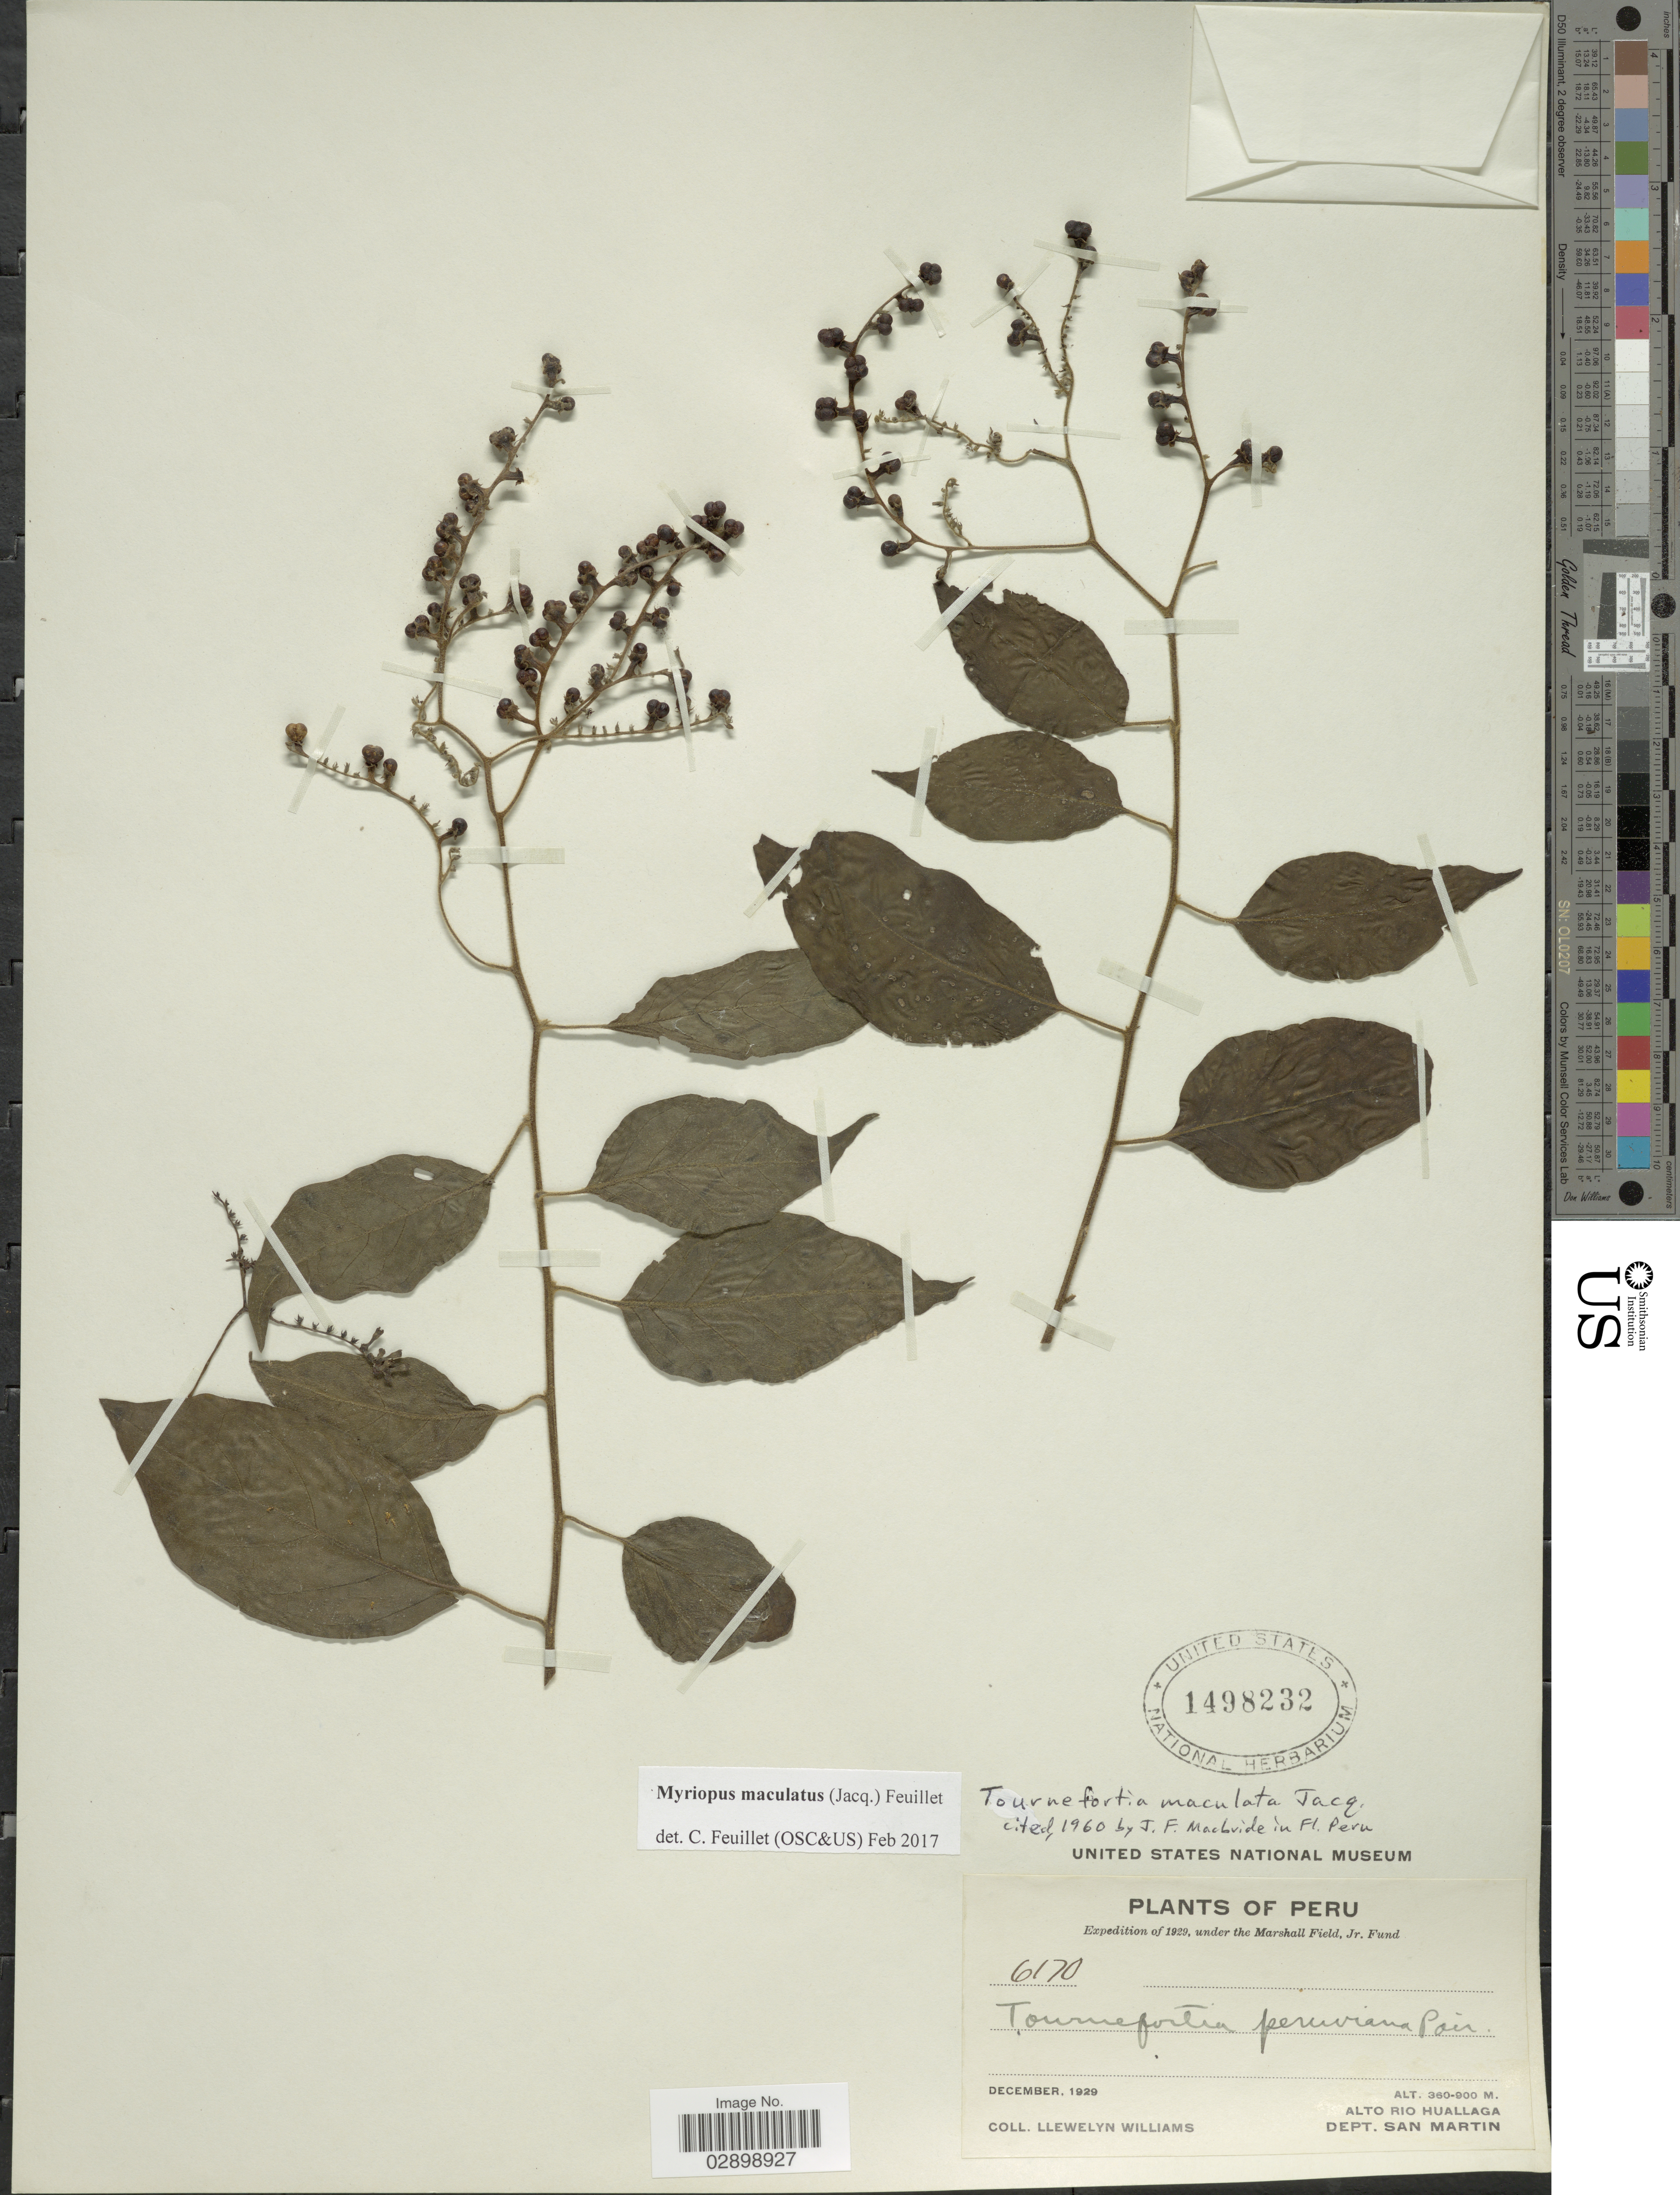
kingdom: Plantae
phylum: Tracheophyta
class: Magnoliopsida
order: Boraginales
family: Heliotropiaceae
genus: Myriopus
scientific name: Myriopus maculatus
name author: (Jacq.) Feuillet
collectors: Ll. Williams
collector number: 6170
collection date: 1929-12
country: Peru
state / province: San Martín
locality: Alto Rio Huallaga. Dept. San Martin.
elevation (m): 360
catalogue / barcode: US 1498232